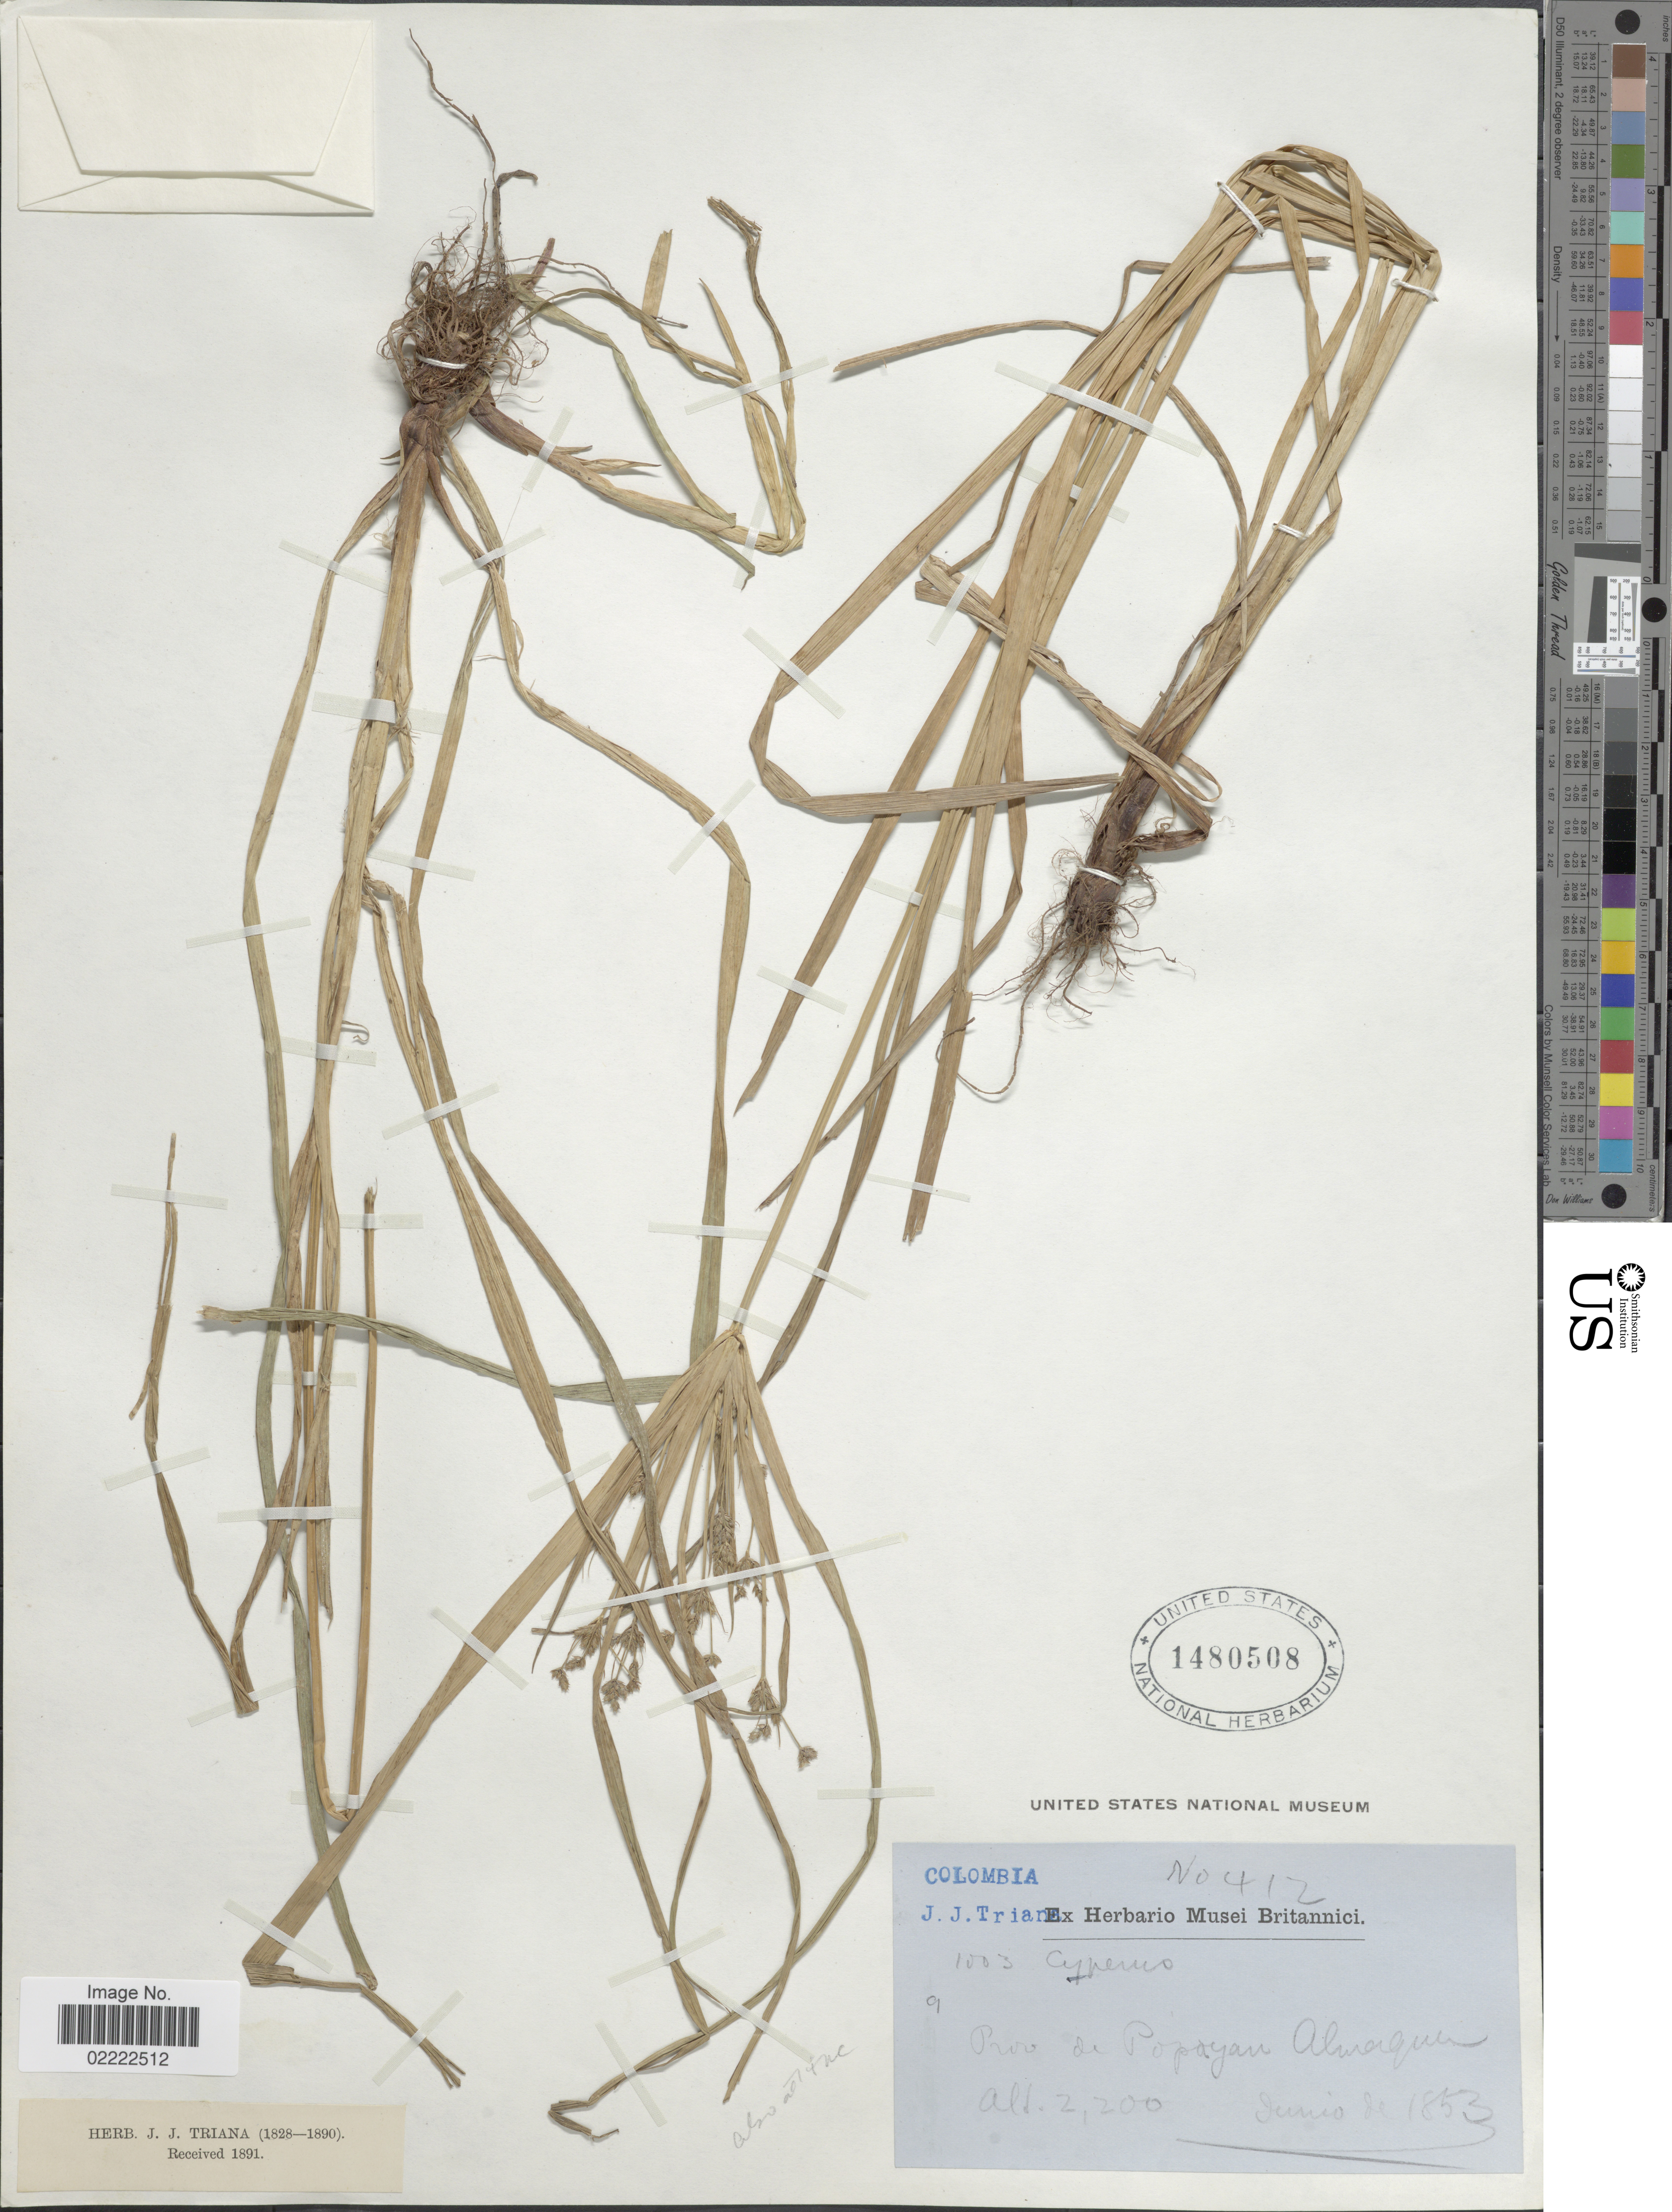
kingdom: Plantae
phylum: Tracheophyta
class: Liliopsida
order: Poales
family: Cyperaceae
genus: Cyperus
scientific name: Cyperus laxus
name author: Lam.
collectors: J. J. Triana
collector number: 1003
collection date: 1853-06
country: Colombia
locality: Prov. de Popyan, Almaqua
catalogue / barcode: US 1480508